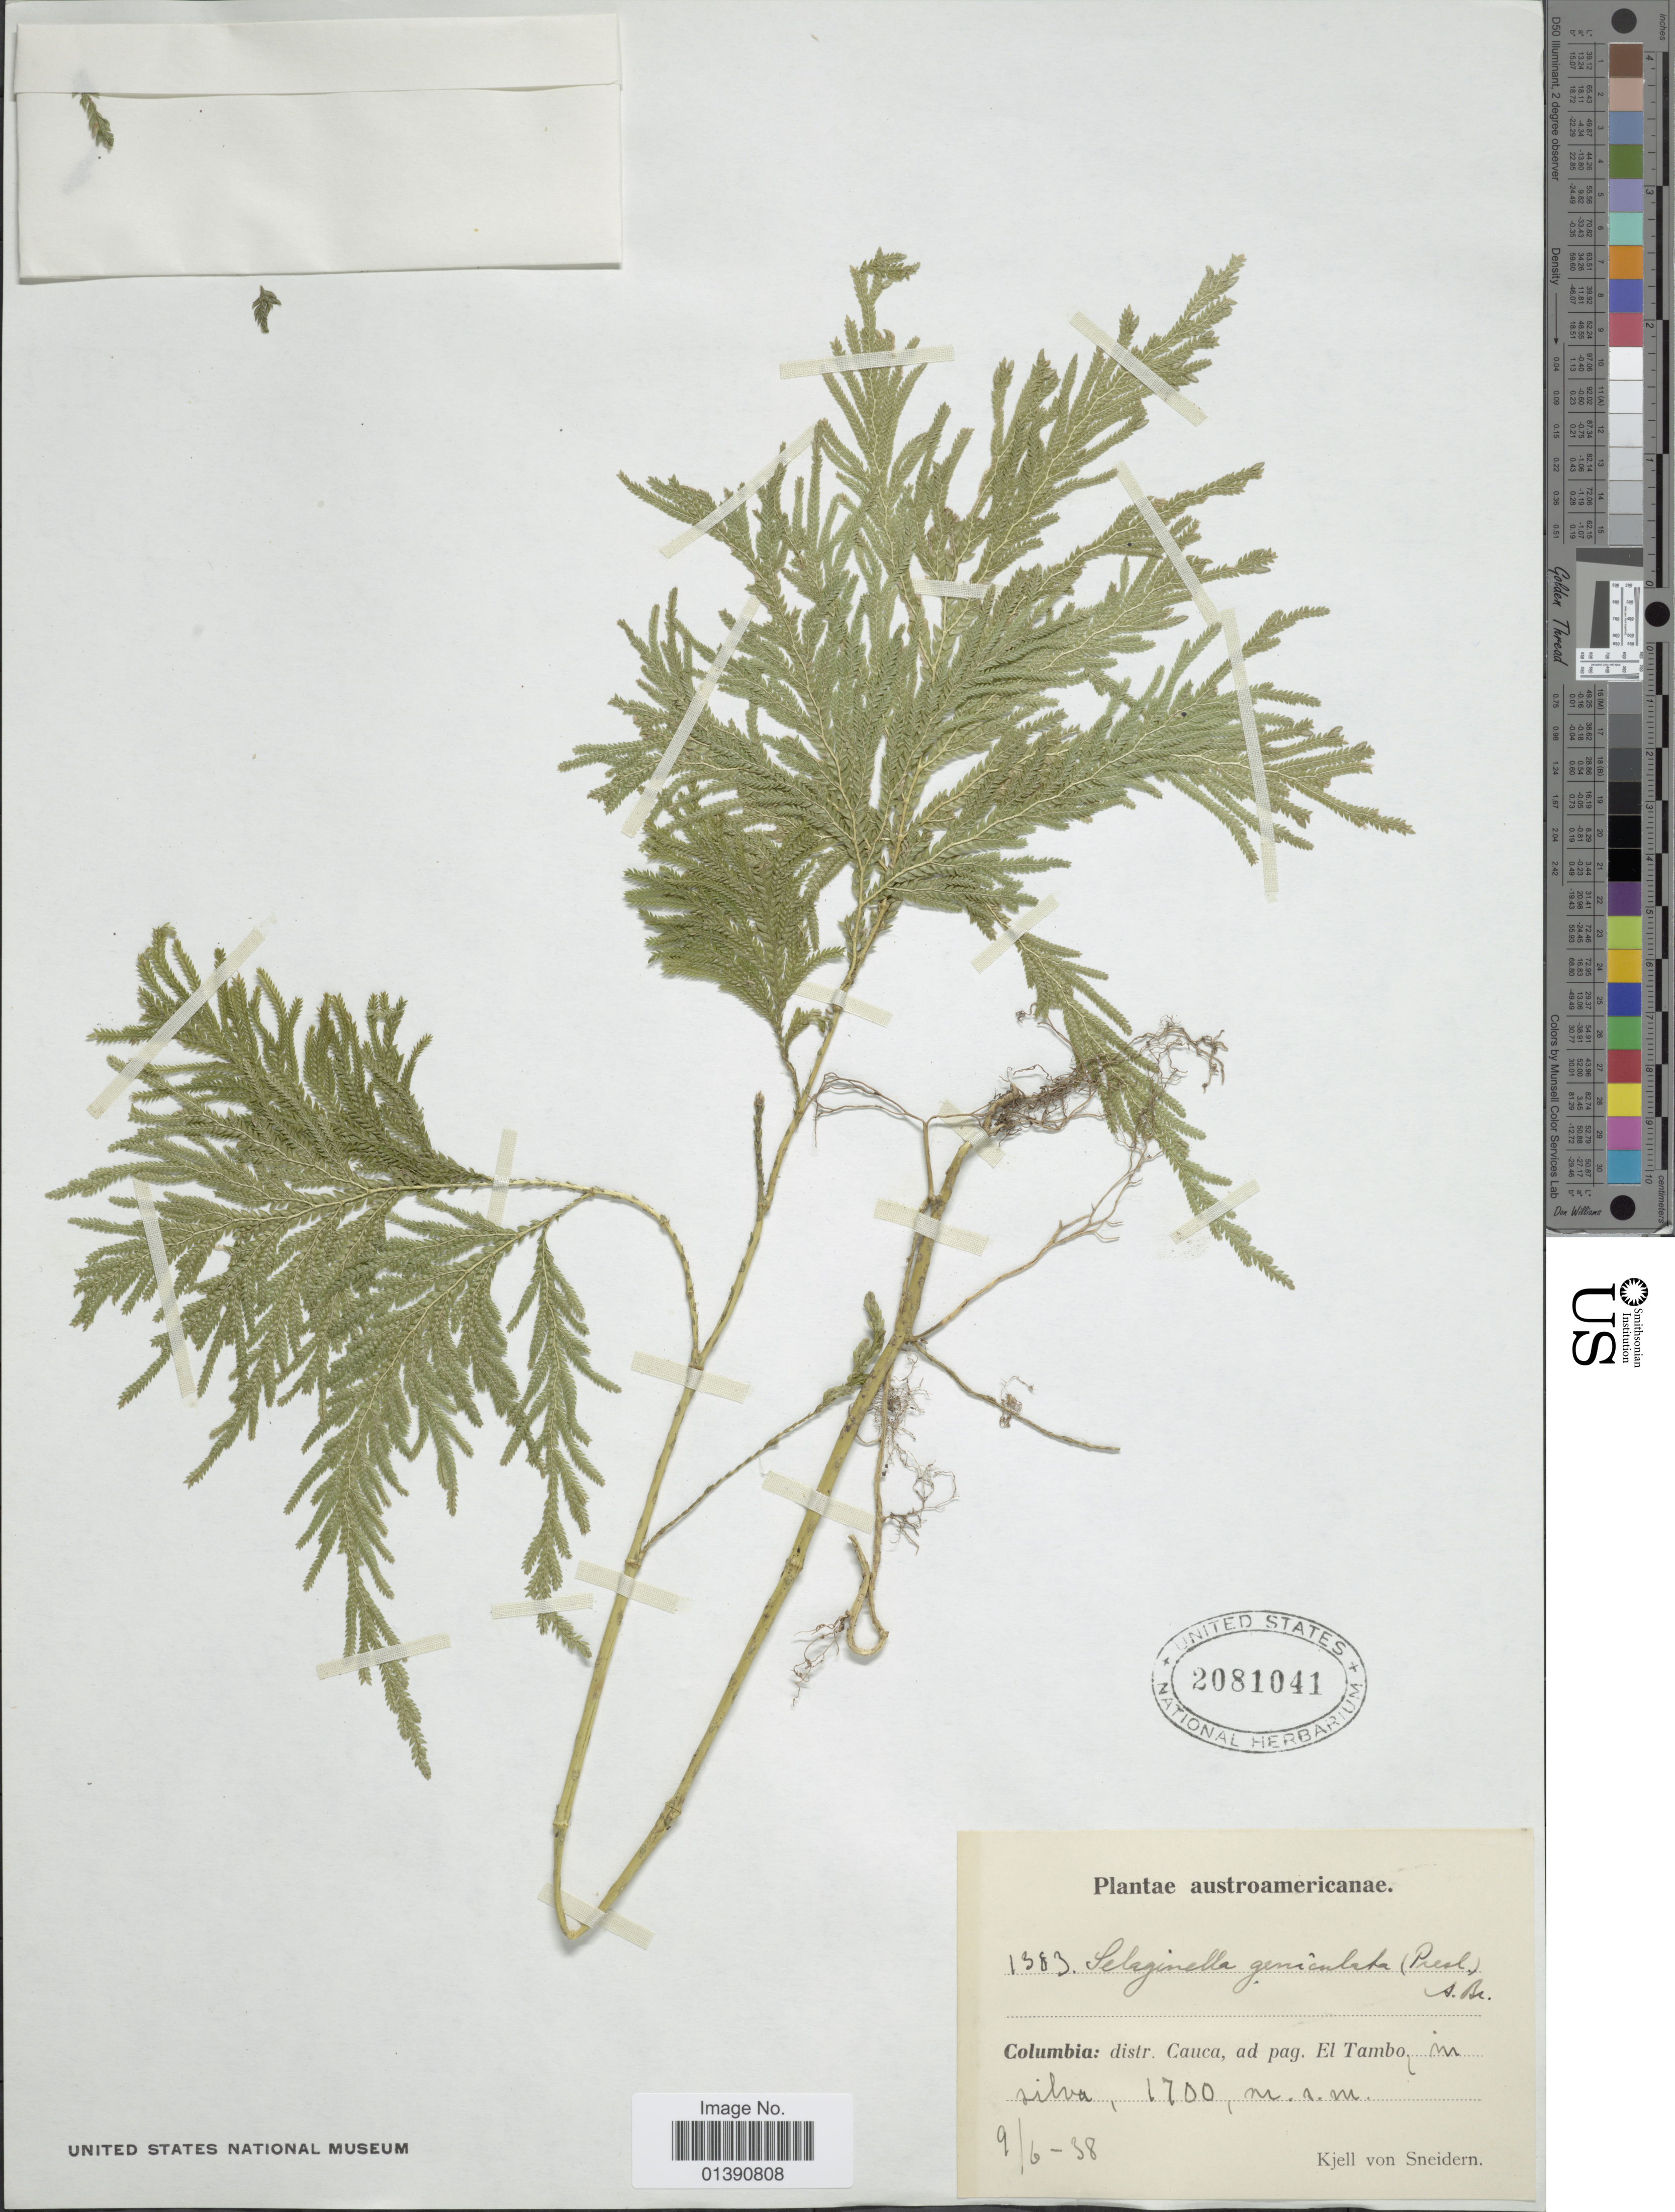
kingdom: Plantae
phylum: Tracheophyta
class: Lycopodiopsida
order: Selaginellales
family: Selaginellaceae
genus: Selaginella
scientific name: Selaginella geniculata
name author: (C. Presl) Spring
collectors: K. von Sneidern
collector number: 1383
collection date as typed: Transcribed d/m/y: 9/6/38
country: Colombia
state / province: Cauca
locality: El Tambo in silva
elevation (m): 1700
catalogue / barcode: US 2081041